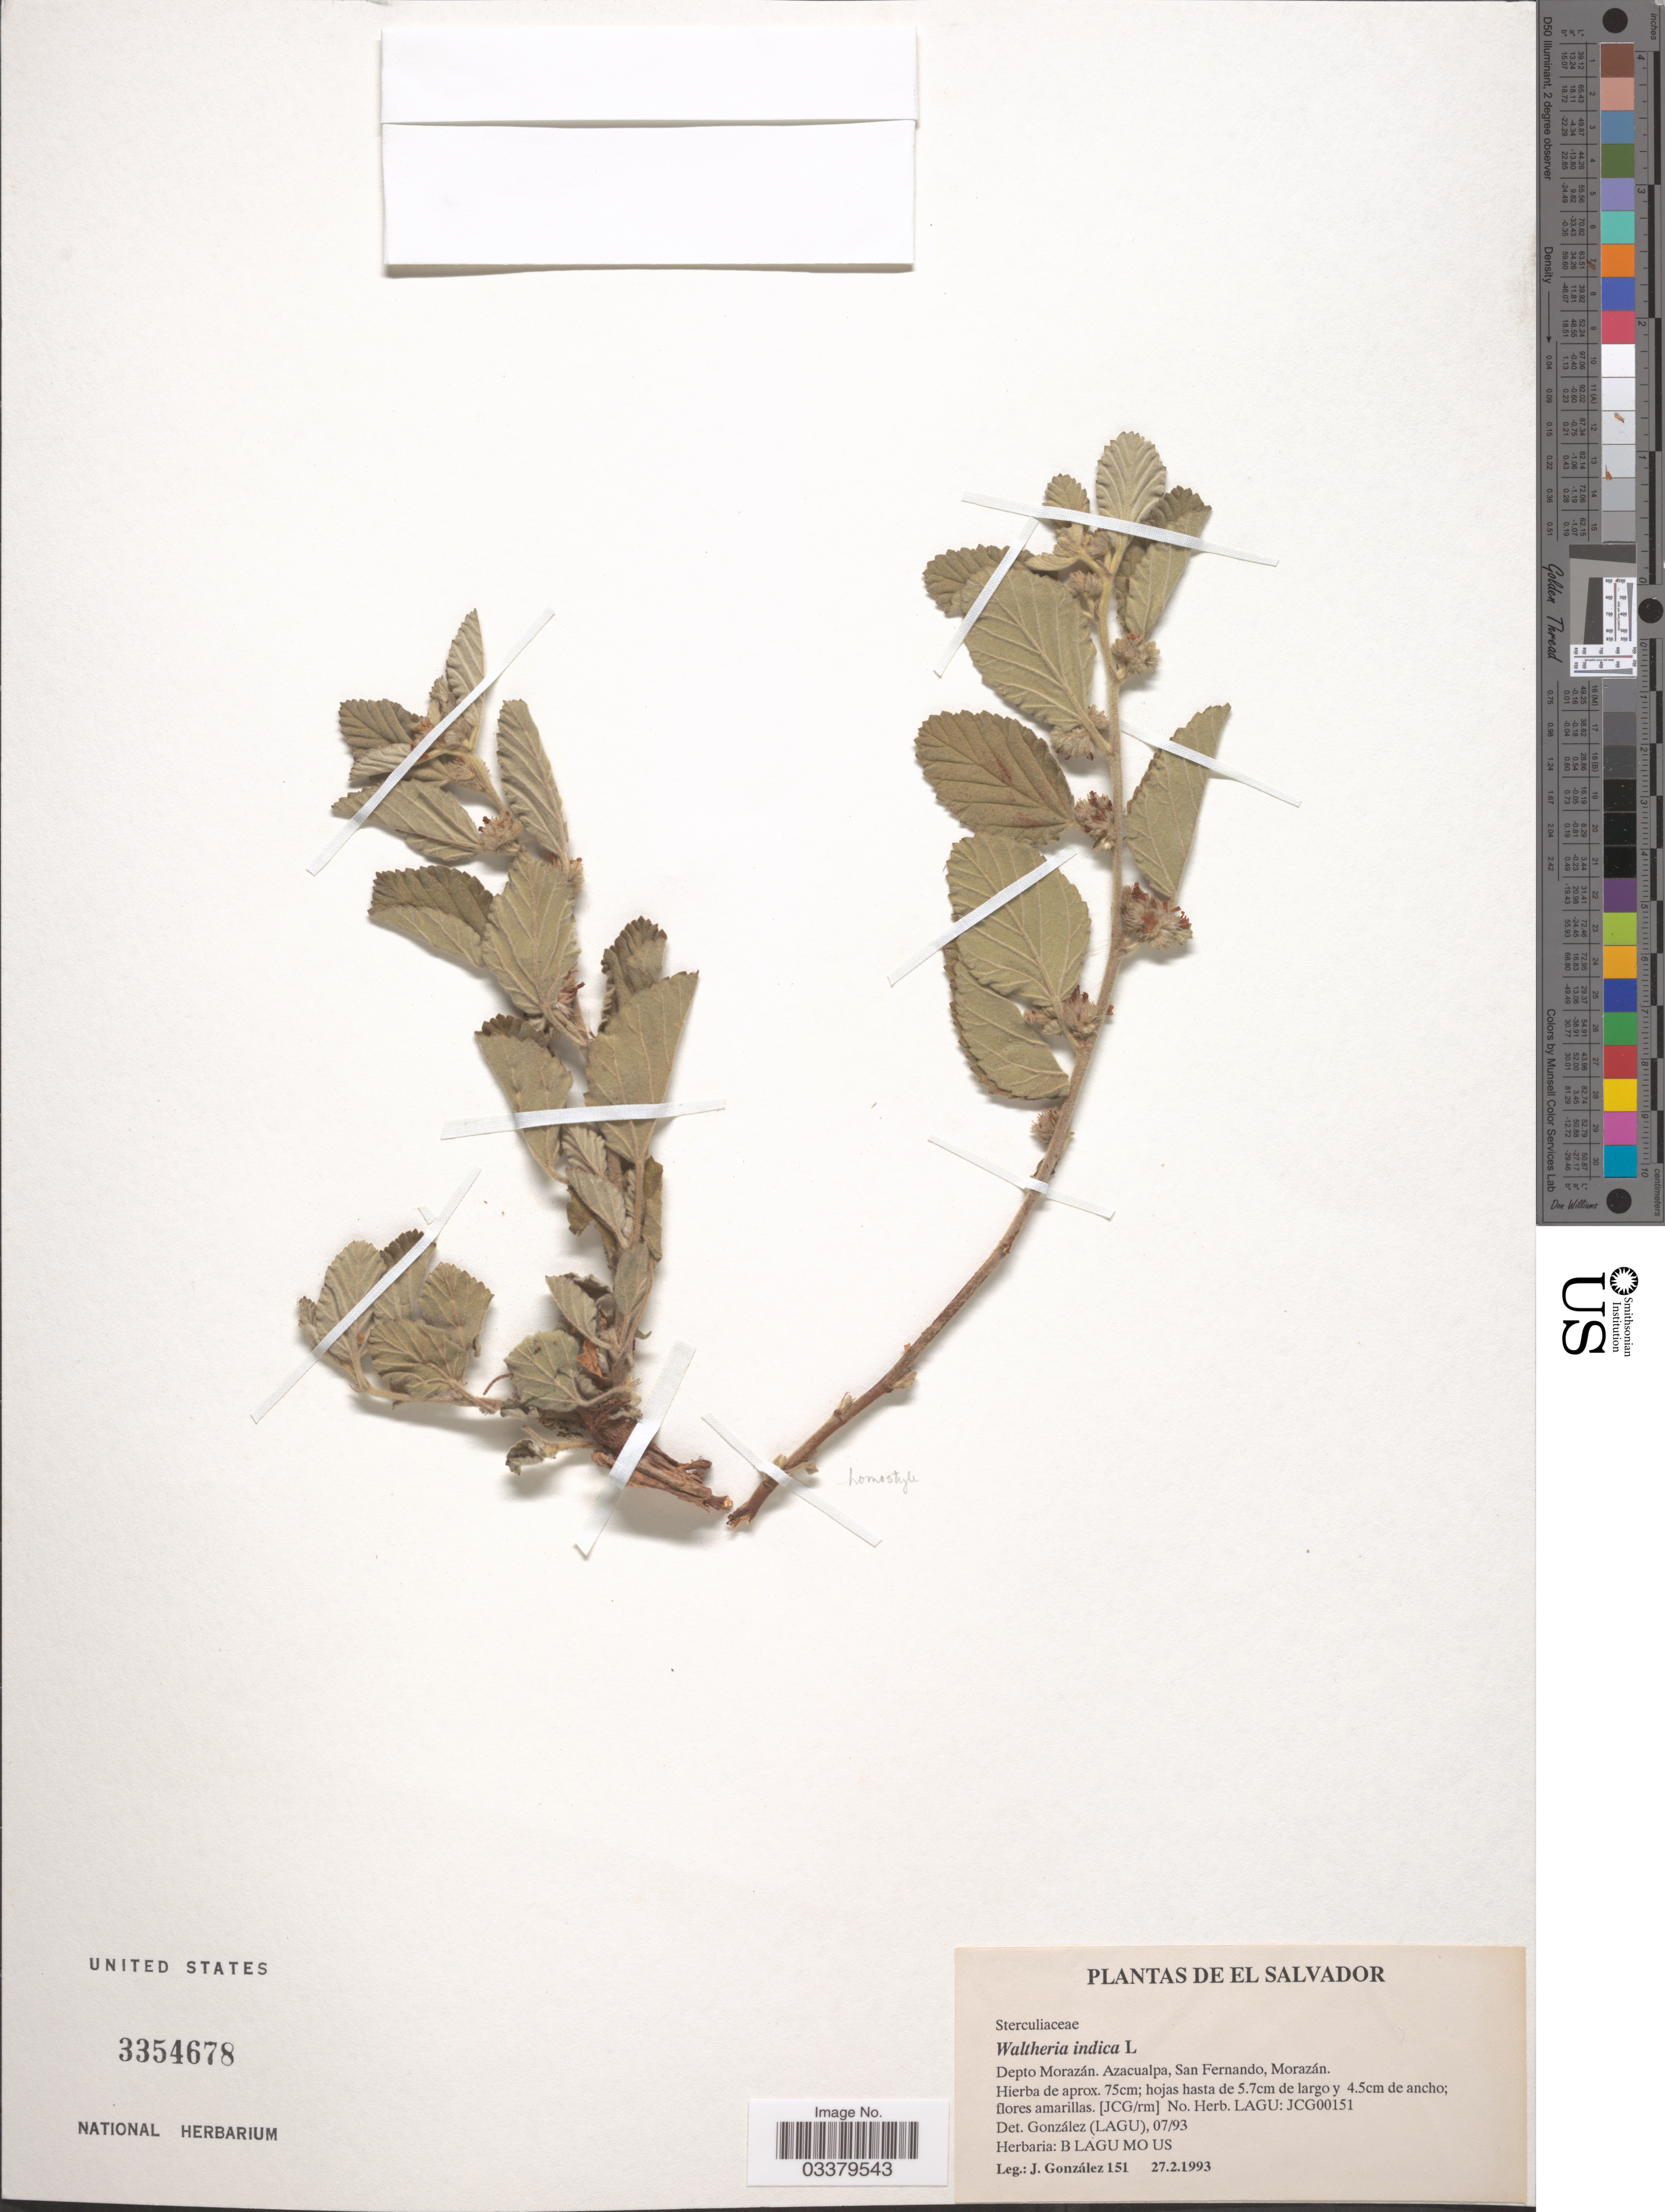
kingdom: Plantae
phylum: Tracheophyta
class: Magnoliopsida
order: Malvales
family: Malvaceae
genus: Waltheria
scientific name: Waltheria indica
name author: L.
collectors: J. González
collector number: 151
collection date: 1993-02-27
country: El Salvador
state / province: Morazan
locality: Depto Morazán. Azacualpa, San Fernando, Morazán.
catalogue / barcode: US 3354678